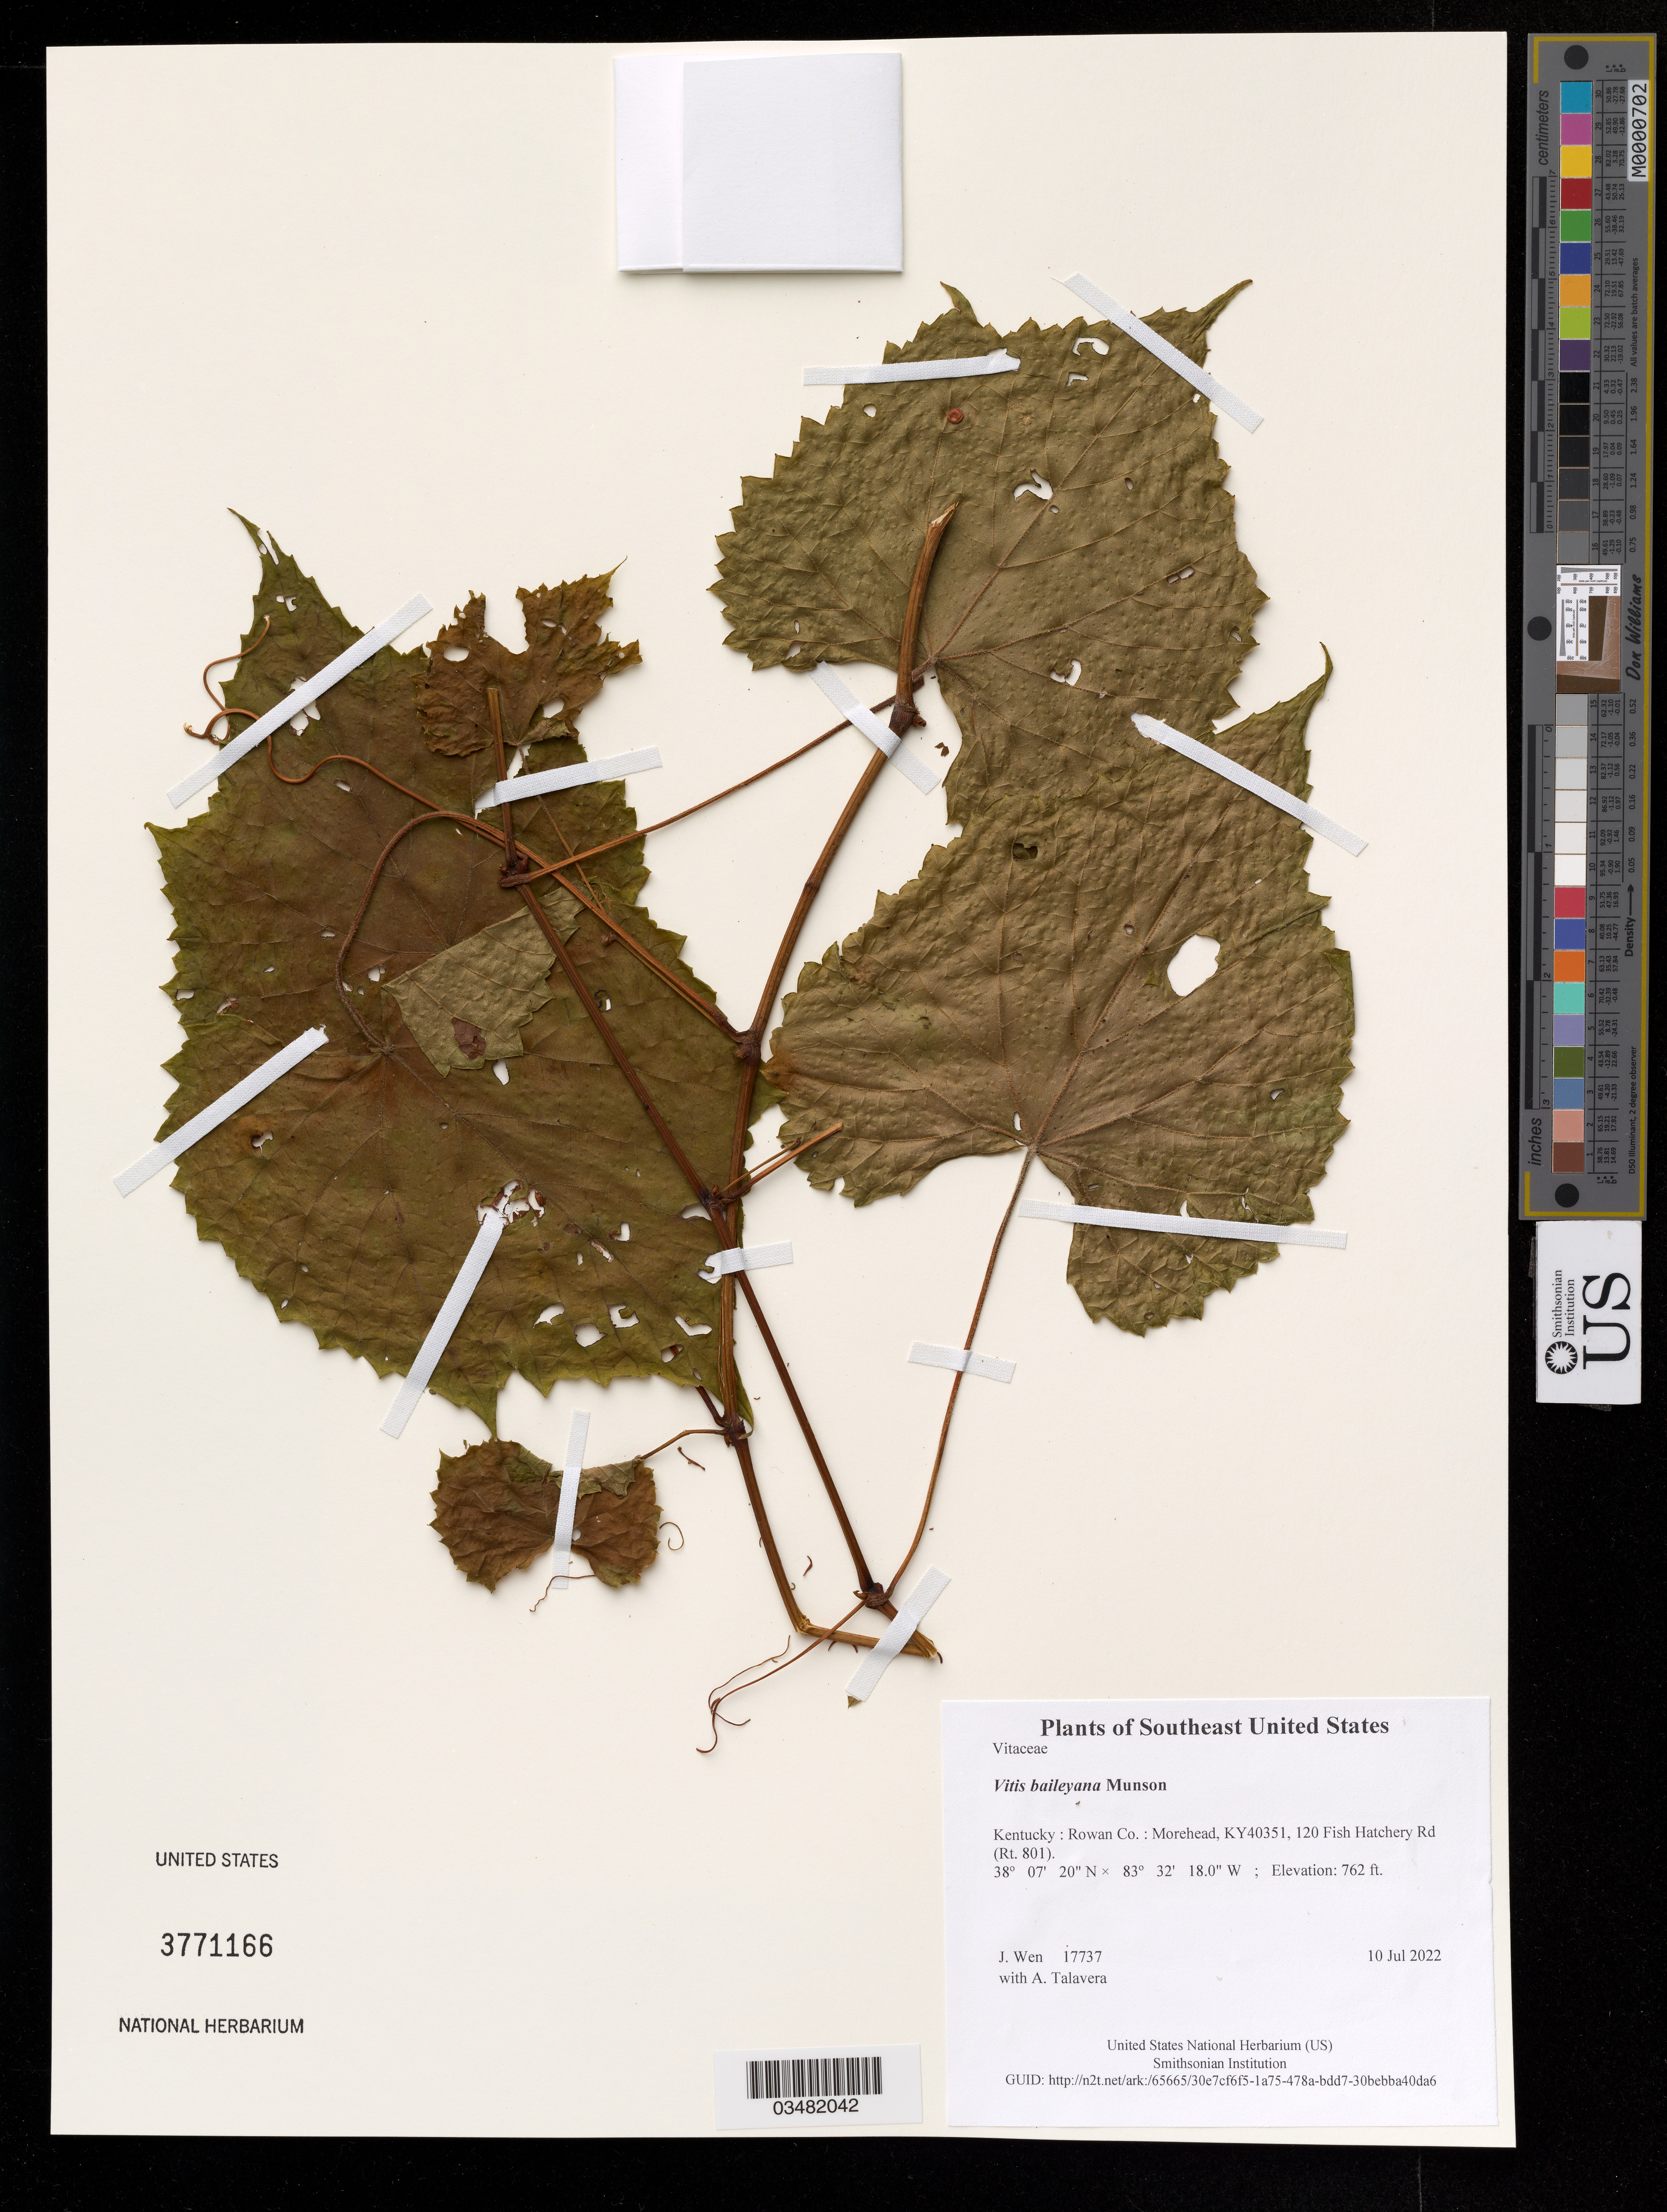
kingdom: Plantae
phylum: Tracheophyta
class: Magnoliopsida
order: Vitales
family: Vitaceae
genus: Vitis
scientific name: Vitis baileyana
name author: Munson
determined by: Wen, Jun, (BOT), Smithsonian Institution - National Museum of Natural History (UNITED STATES)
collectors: J. Wen & A. Talavera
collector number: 17737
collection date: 2022-07-10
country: United States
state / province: Kentucky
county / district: Rowan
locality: Morehead, KY40351, 120 Fish Hatchery Rd (Rt. 801)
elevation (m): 232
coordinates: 38 07.34 N, 83 32.300 W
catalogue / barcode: US 3771166